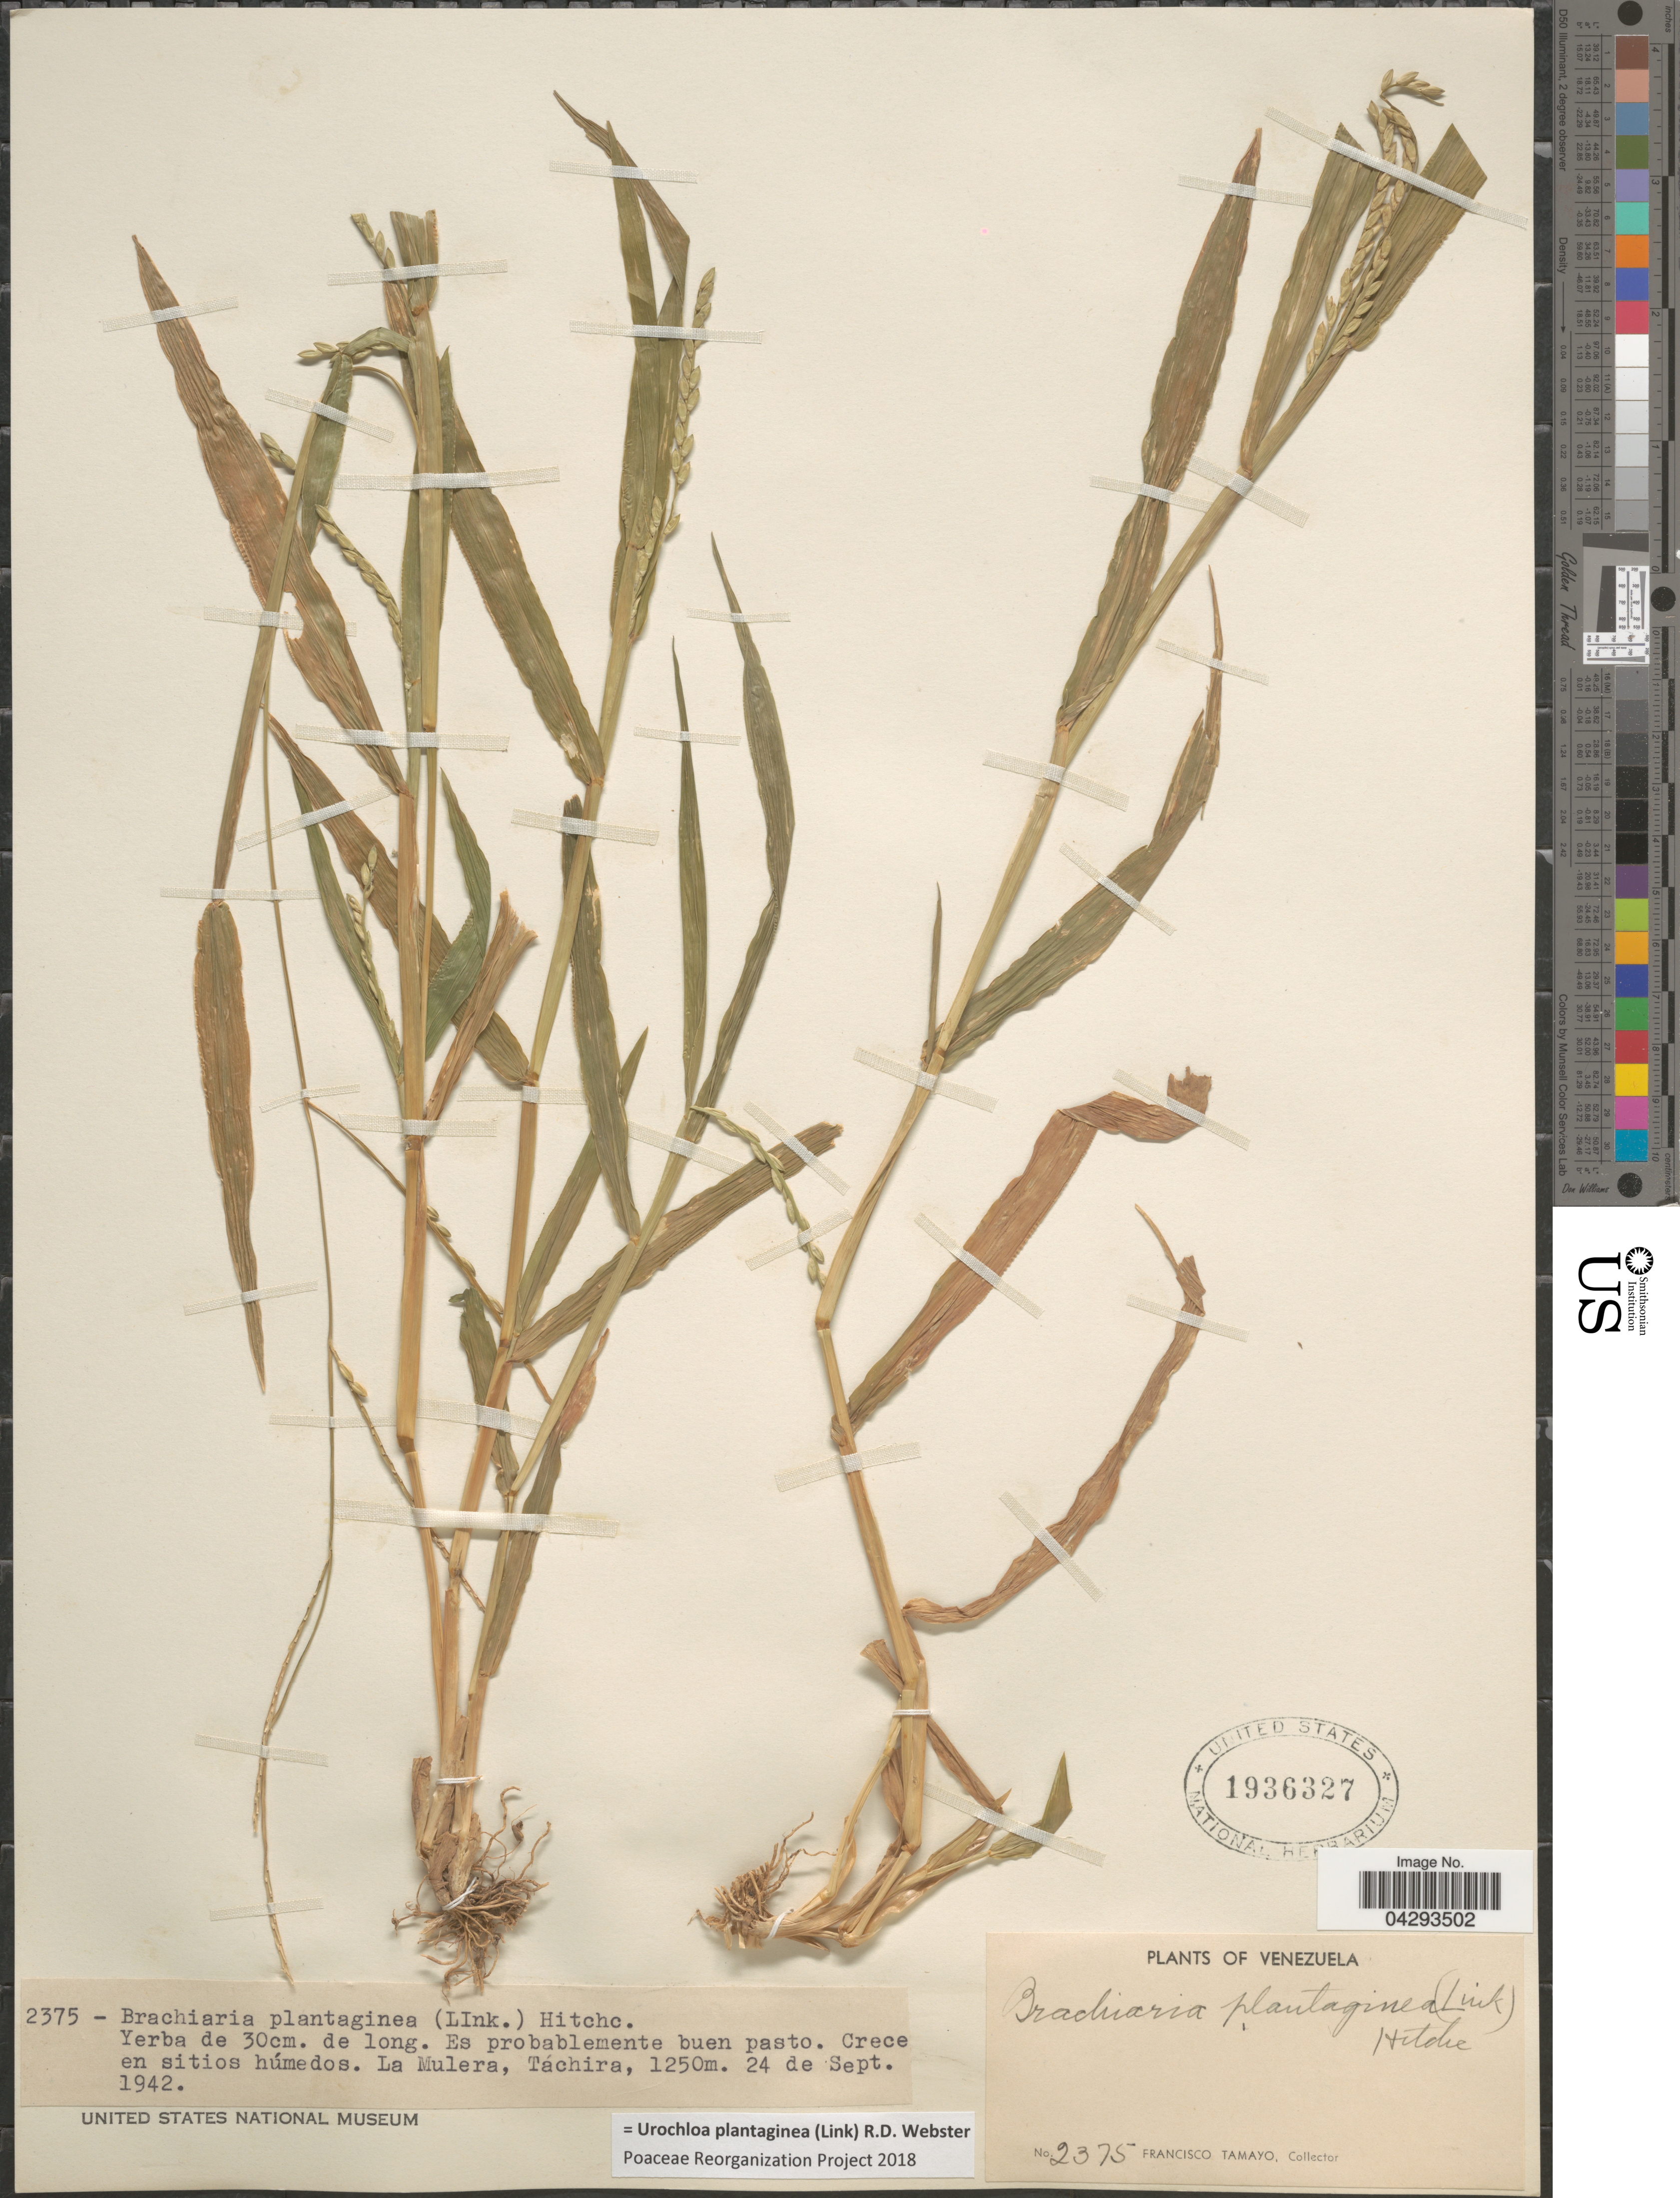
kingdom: Plantae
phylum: Tracheophyta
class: Liliopsida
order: Poales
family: Poaceae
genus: Urochloa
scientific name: Urochloa plantaginea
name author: (Link) R.D. Webster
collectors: F. Tamayo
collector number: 2375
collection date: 1942-09-24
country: Venezuela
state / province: Tachira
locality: La Mulera.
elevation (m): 1250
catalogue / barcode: US 1936327